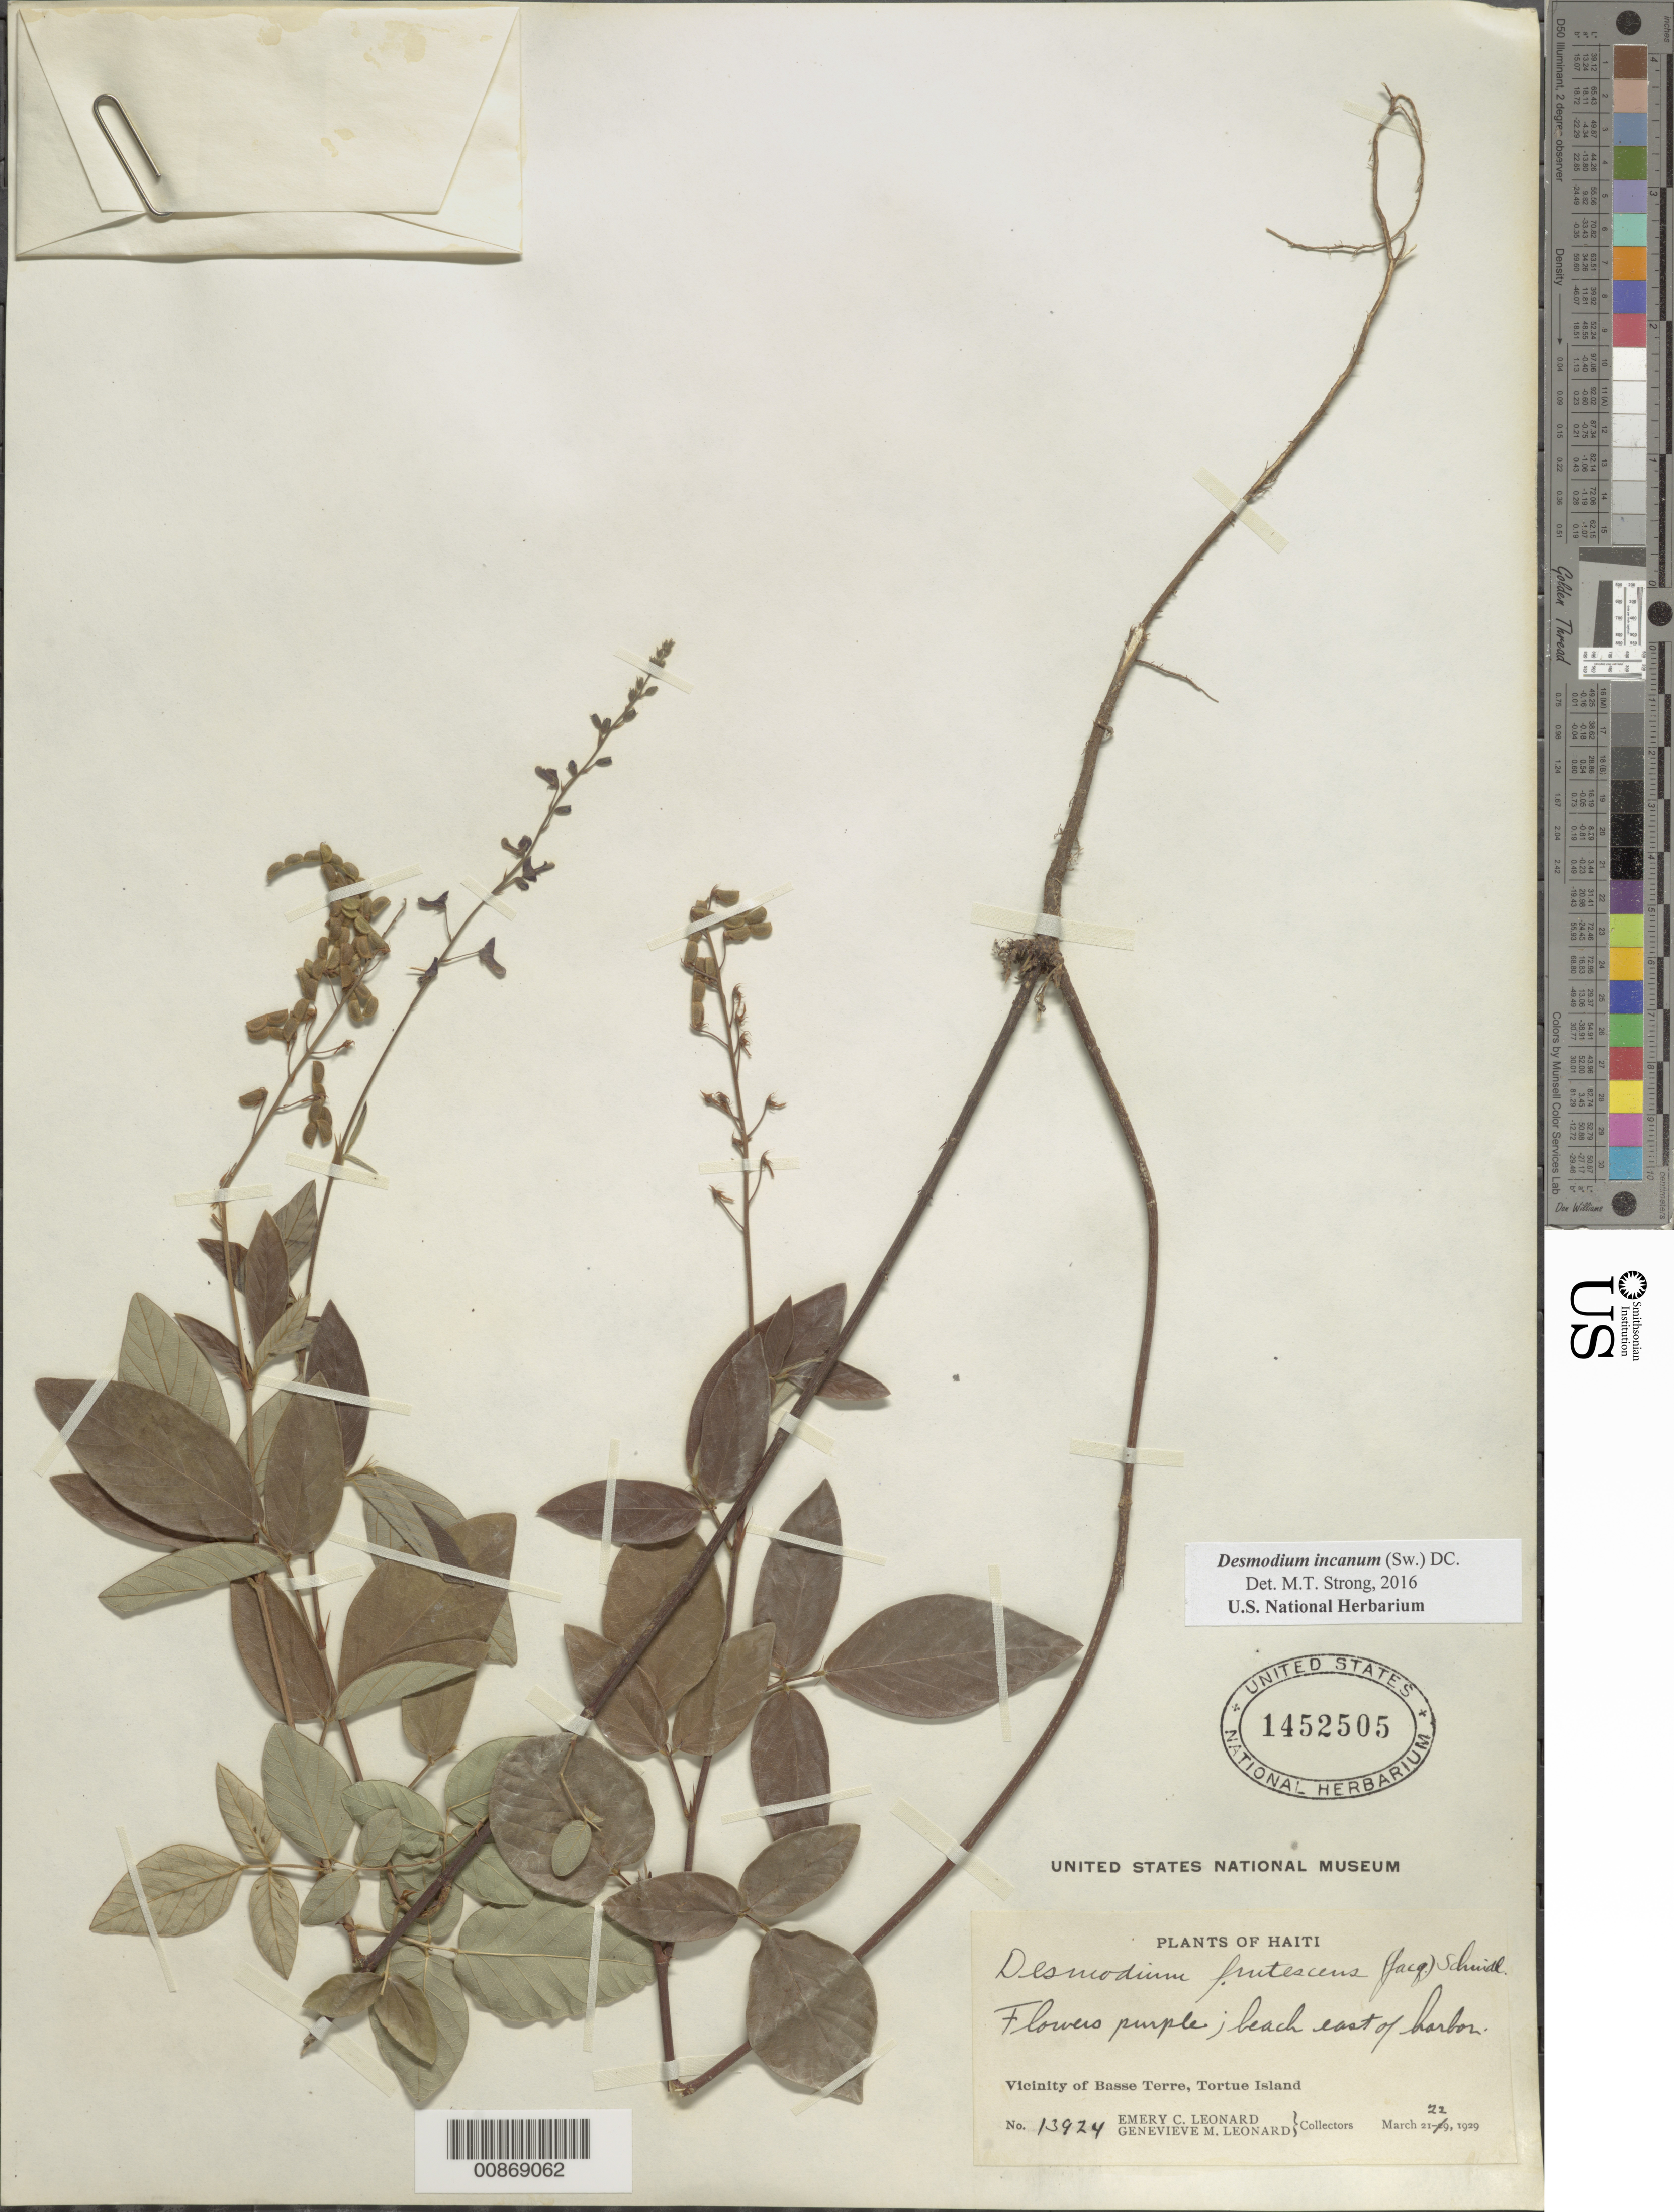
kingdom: Plantae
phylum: Tracheophyta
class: Magnoliopsida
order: Fabales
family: Fabaceae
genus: Desmodium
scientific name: Desmodium incanum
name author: (Sw.) DC.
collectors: E. C. Leonard & G. M. Leonard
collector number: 13924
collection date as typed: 22 Mar 1929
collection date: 1929-03-22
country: Haiti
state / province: Nord-Óuest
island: Île de la Tortue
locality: Vicinity of Basse Terre, Tortue Island. Beach east of harbor.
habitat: Beach.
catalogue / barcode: US 1452505